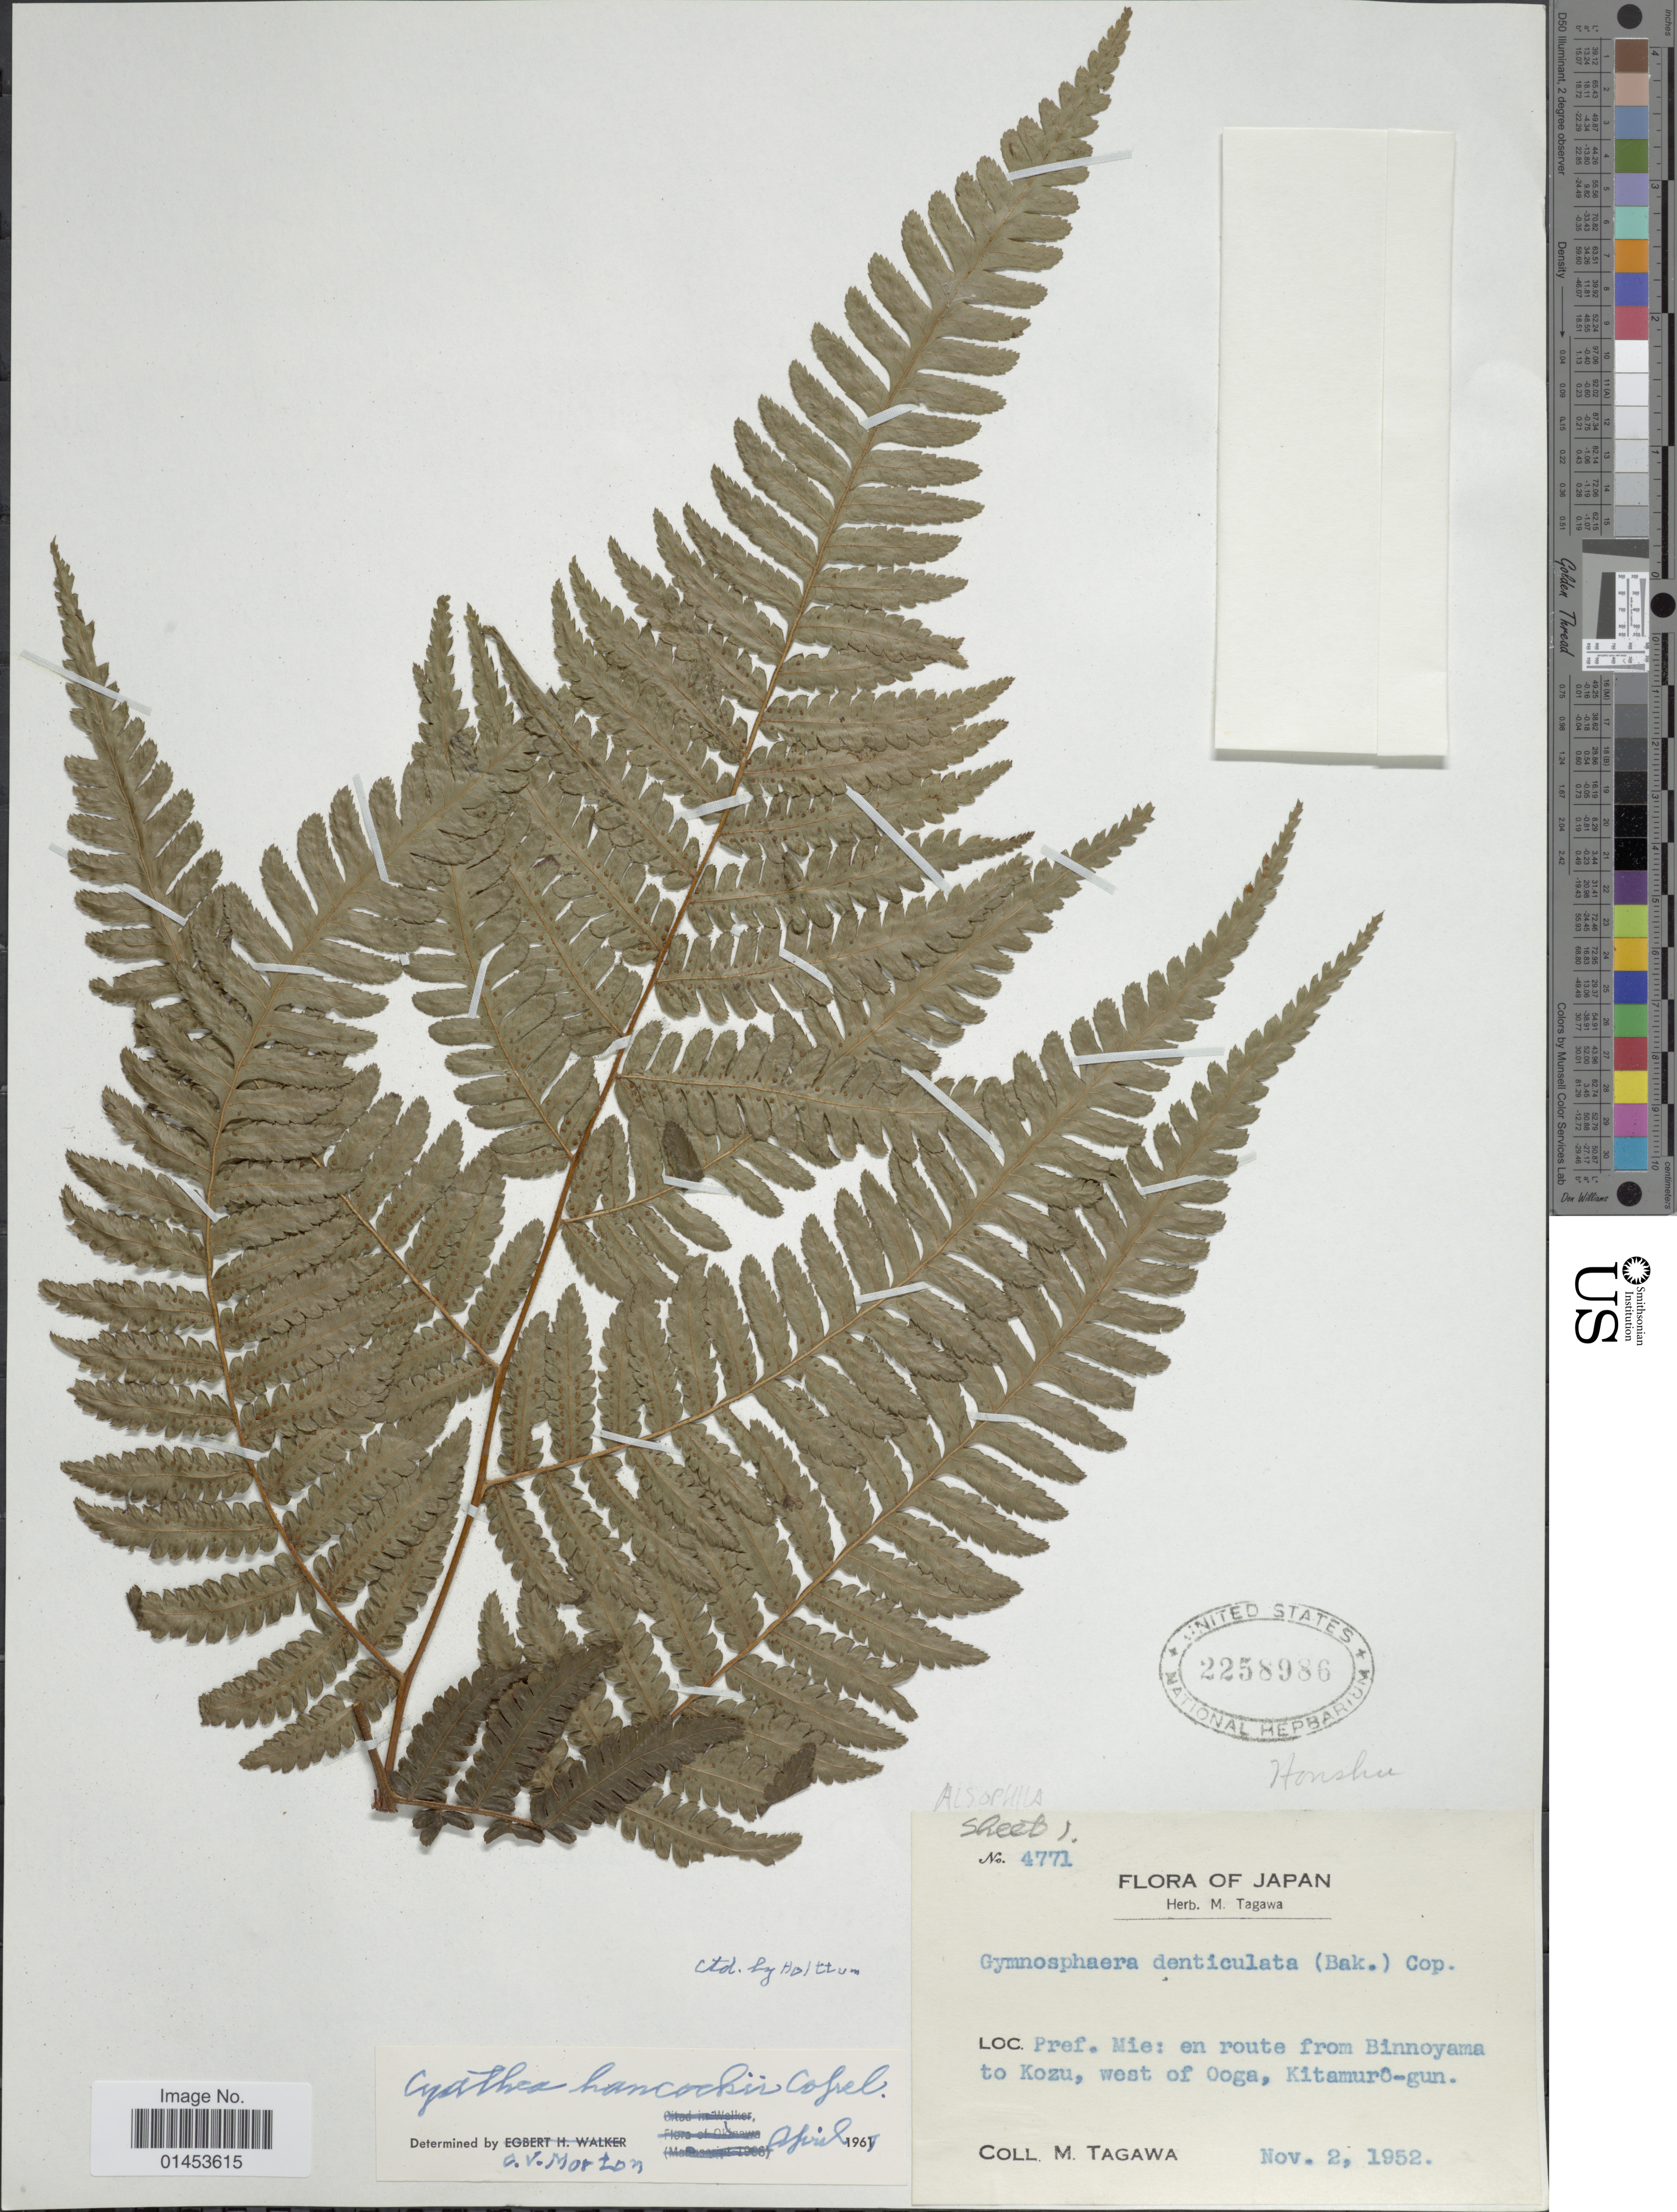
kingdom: Plantae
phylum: Tracheophyta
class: Polypodiopsida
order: Cyatheales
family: Cyatheaceae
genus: Cyathea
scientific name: Cyathea hancockii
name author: Copel.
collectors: M. Tagawa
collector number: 4771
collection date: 1952-11-02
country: Japan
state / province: Mie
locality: Pref. Mie: en route from Binnoyama to Kozu, west of Ooga, Kitamuro-gun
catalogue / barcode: US 2258986